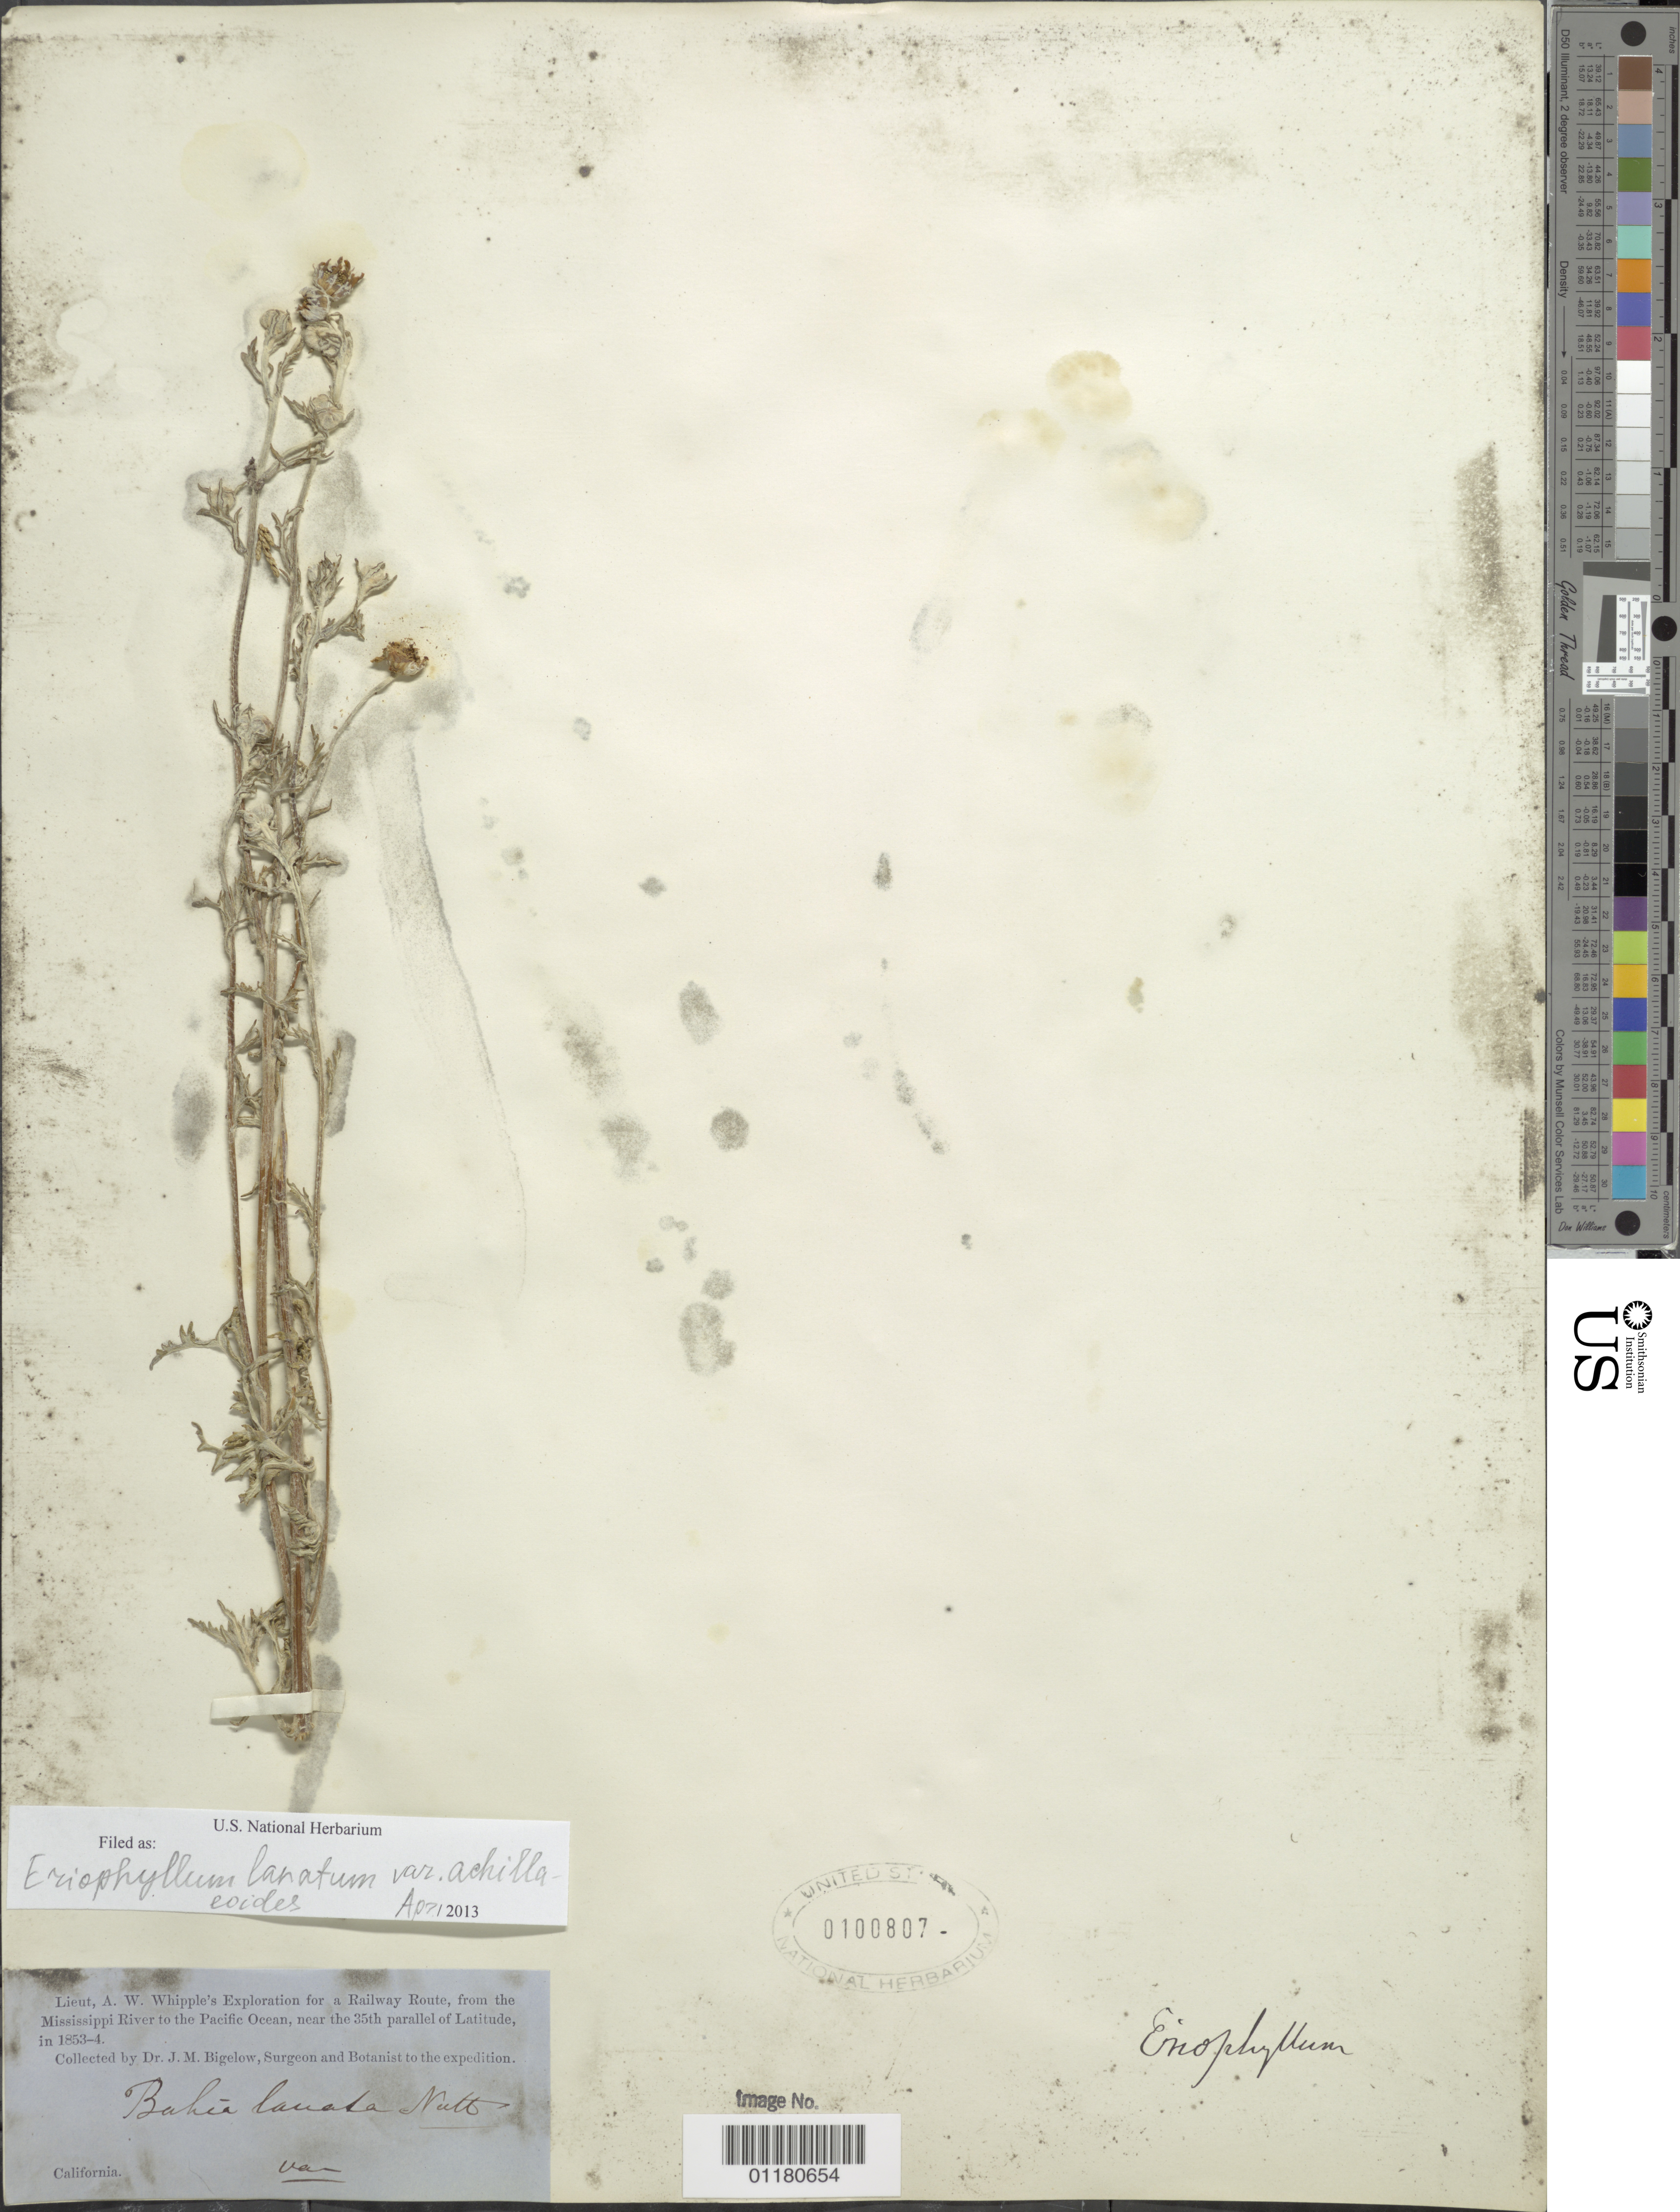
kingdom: Plantae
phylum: Tracheophyta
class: Magnoliopsida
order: Asterales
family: Asteraceae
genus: Eriophyllum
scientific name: Eriophyllum lanatum var. achillioides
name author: (DC.) Jeps.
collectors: J. M. Bigelow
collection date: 1853/1854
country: United States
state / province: California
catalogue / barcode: US 100807